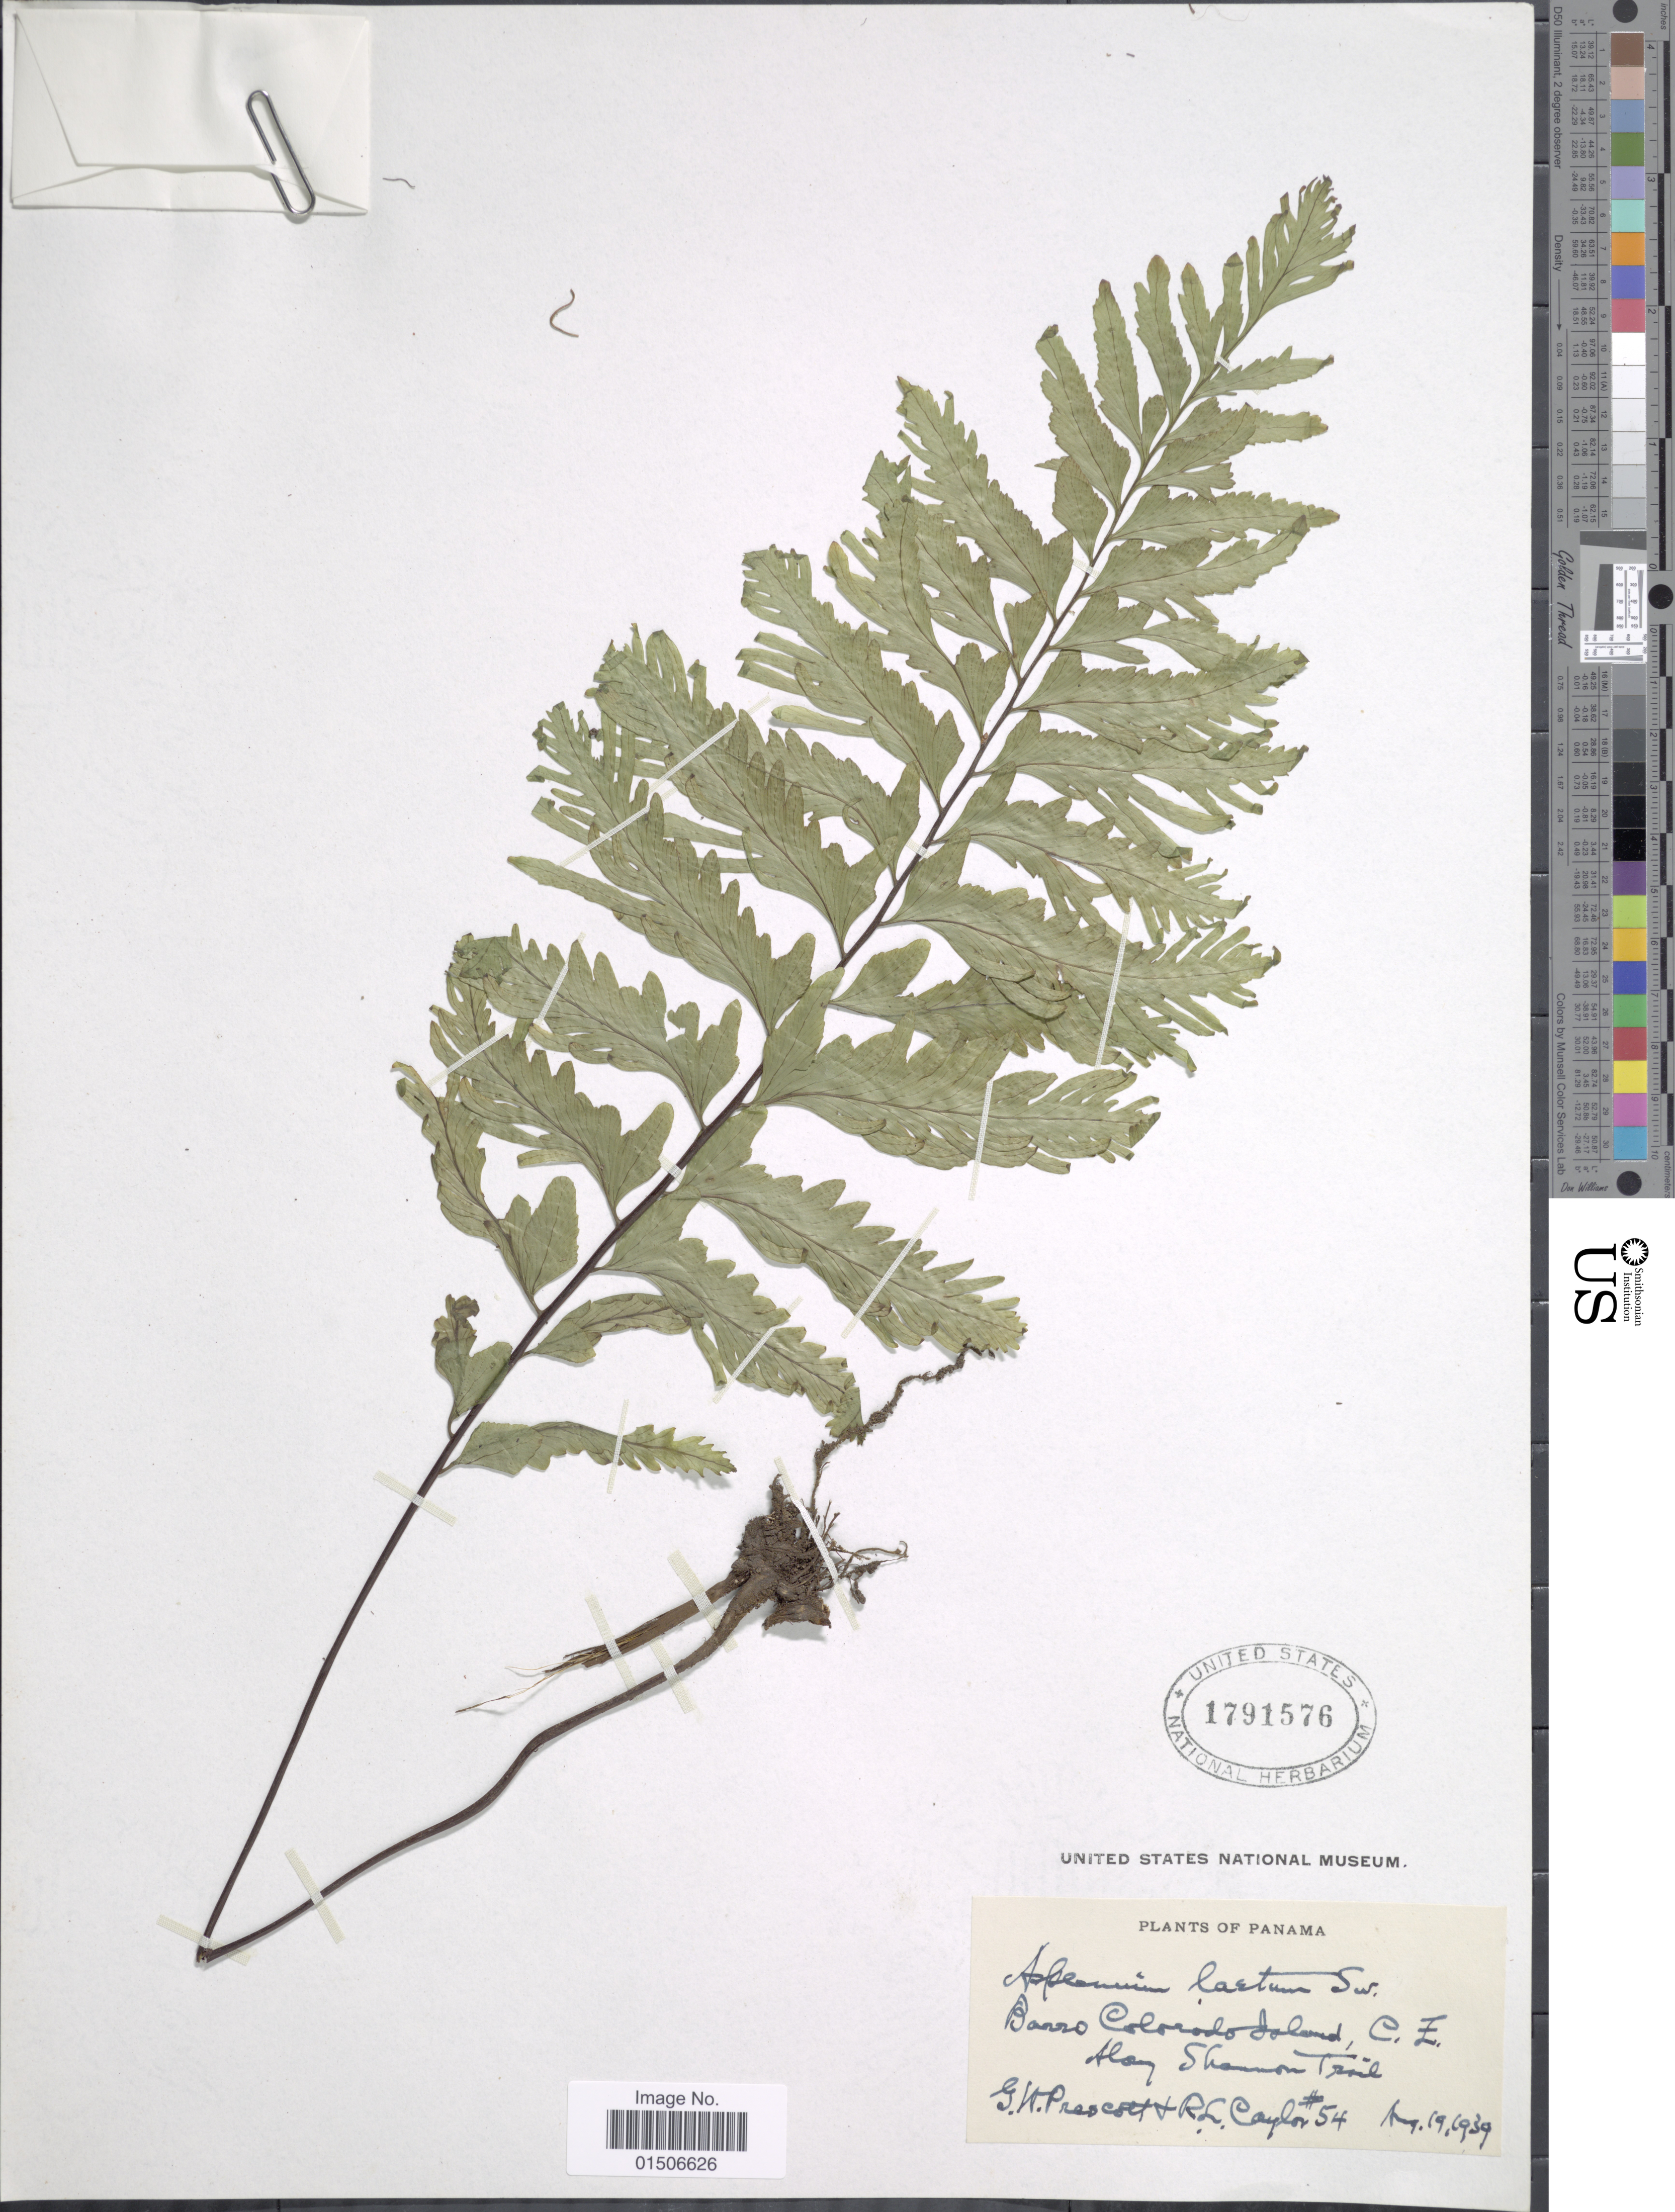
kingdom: Plantae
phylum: Tracheophyta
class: Polypodiopsida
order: Polypodiales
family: Aspleniaceae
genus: Asplenium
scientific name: Asplenium laetum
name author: Sw.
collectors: G. Prescott & R. Caylor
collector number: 54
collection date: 1939-08-19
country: Panama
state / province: Panamá Oeste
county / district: Canal Zone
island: Barro Colorado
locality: Barro Colorado Island, C.Z. Along Shannon Trail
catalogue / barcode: US 1791576